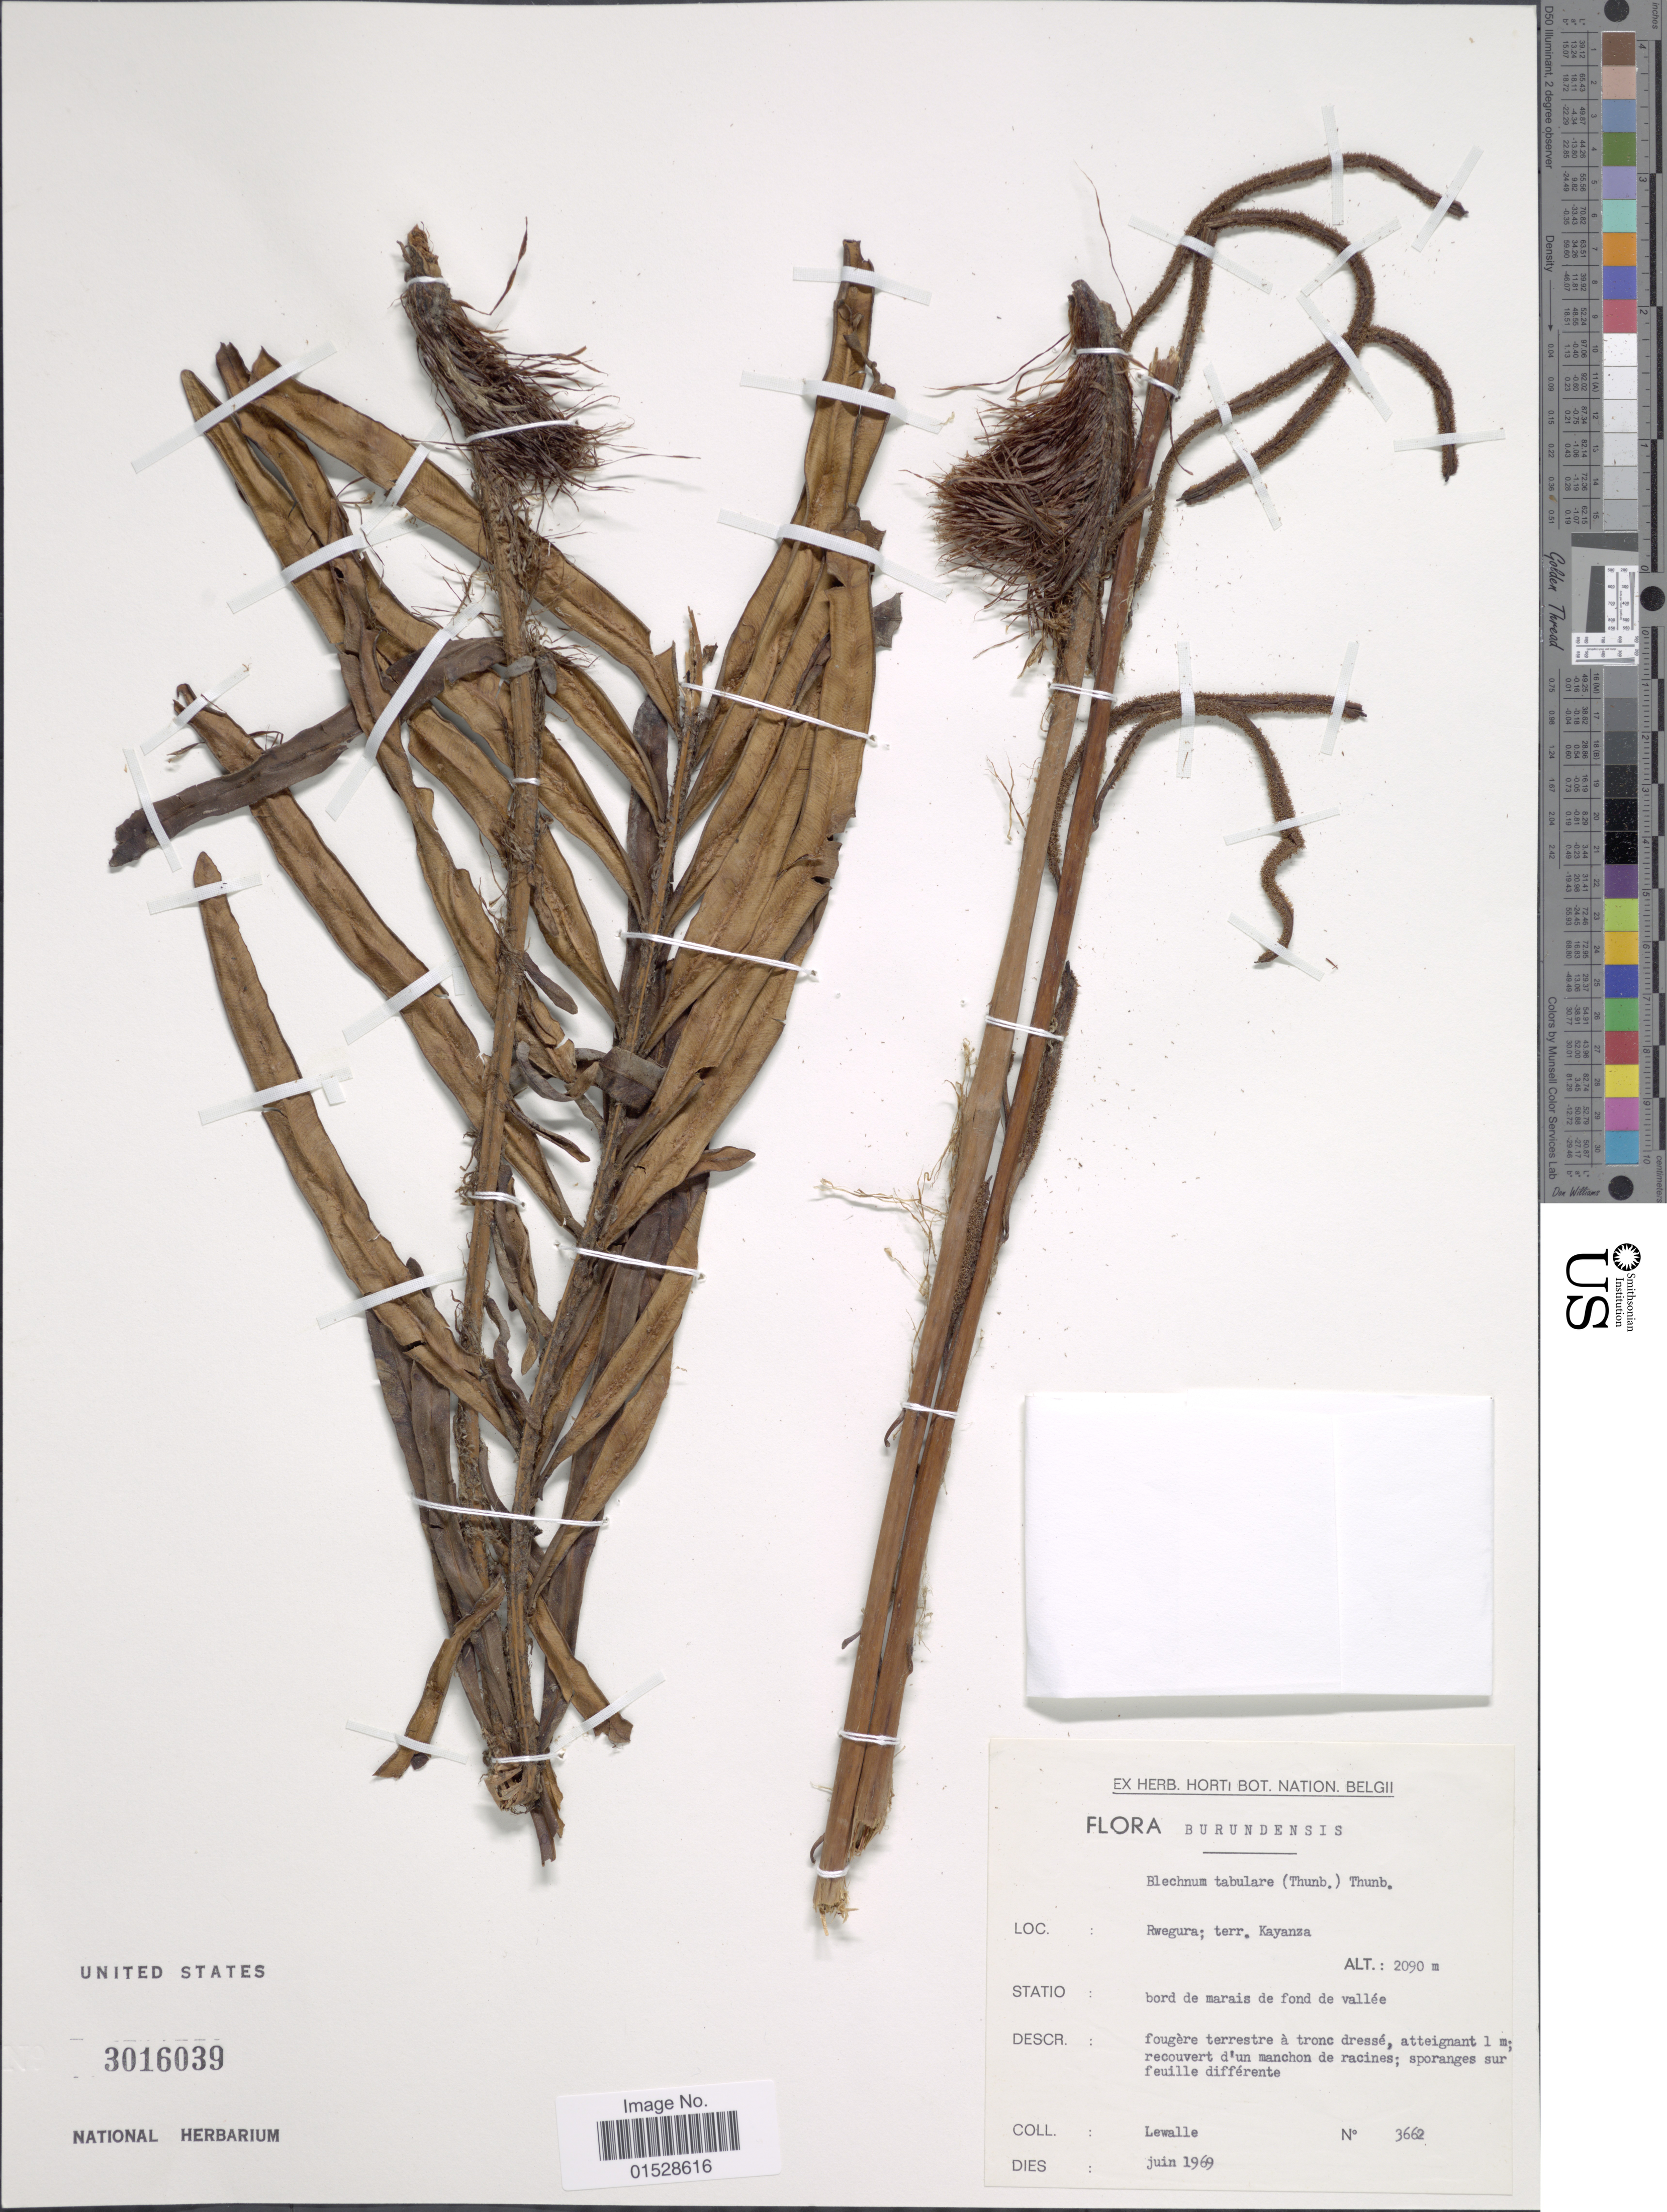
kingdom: Plantae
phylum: Tracheophyta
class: Polypodiopsida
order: Polypodiales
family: Blechnaceae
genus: Blechnum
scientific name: Blechnum tabulare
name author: (Thunb.) Kuhn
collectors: Lewalle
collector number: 3662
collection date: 1969-06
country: Burundi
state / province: Kayanza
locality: Burundensis, Rwegura, terr. Kayanza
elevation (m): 2090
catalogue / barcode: US 3016039